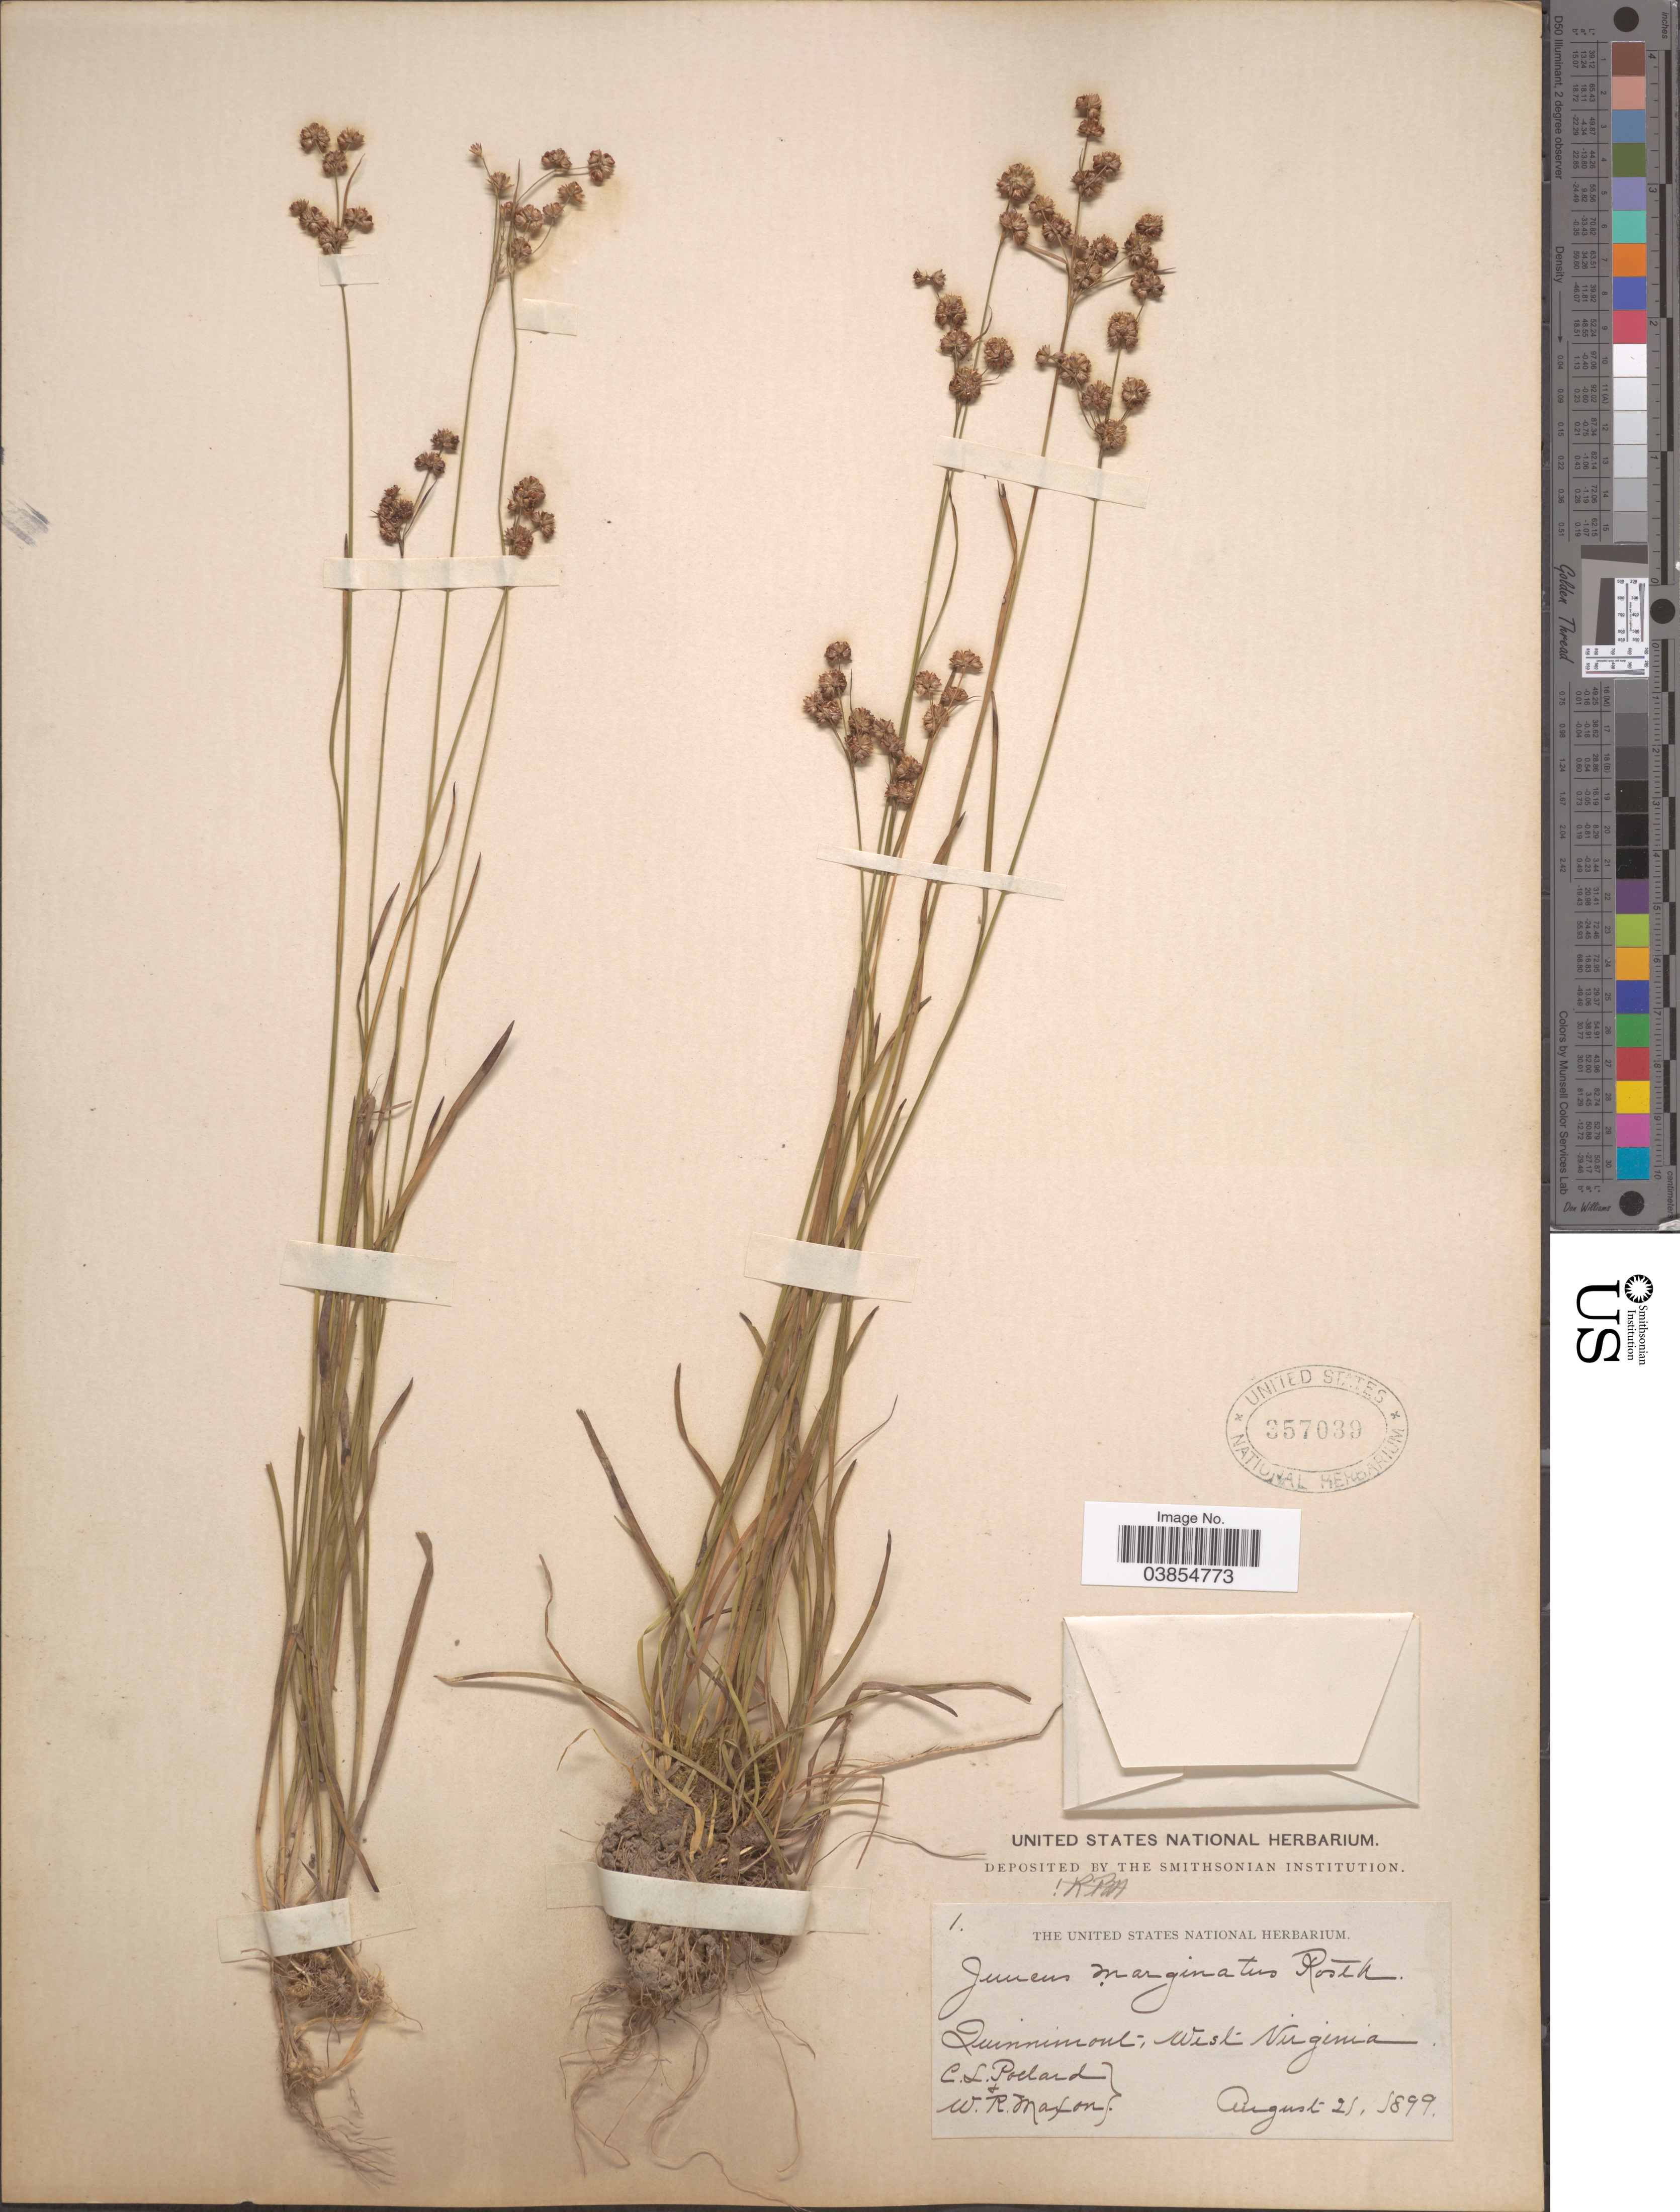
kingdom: Plantae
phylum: Tracheophyta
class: Liliopsida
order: Poales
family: Juncaceae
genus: Juncus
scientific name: Juncus marginatus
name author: Rostk.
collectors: C. L. Pollard & W. R. Maxon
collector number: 1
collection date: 1899-08-21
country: United States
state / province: West Virginia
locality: Quinnimont.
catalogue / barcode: US 357039